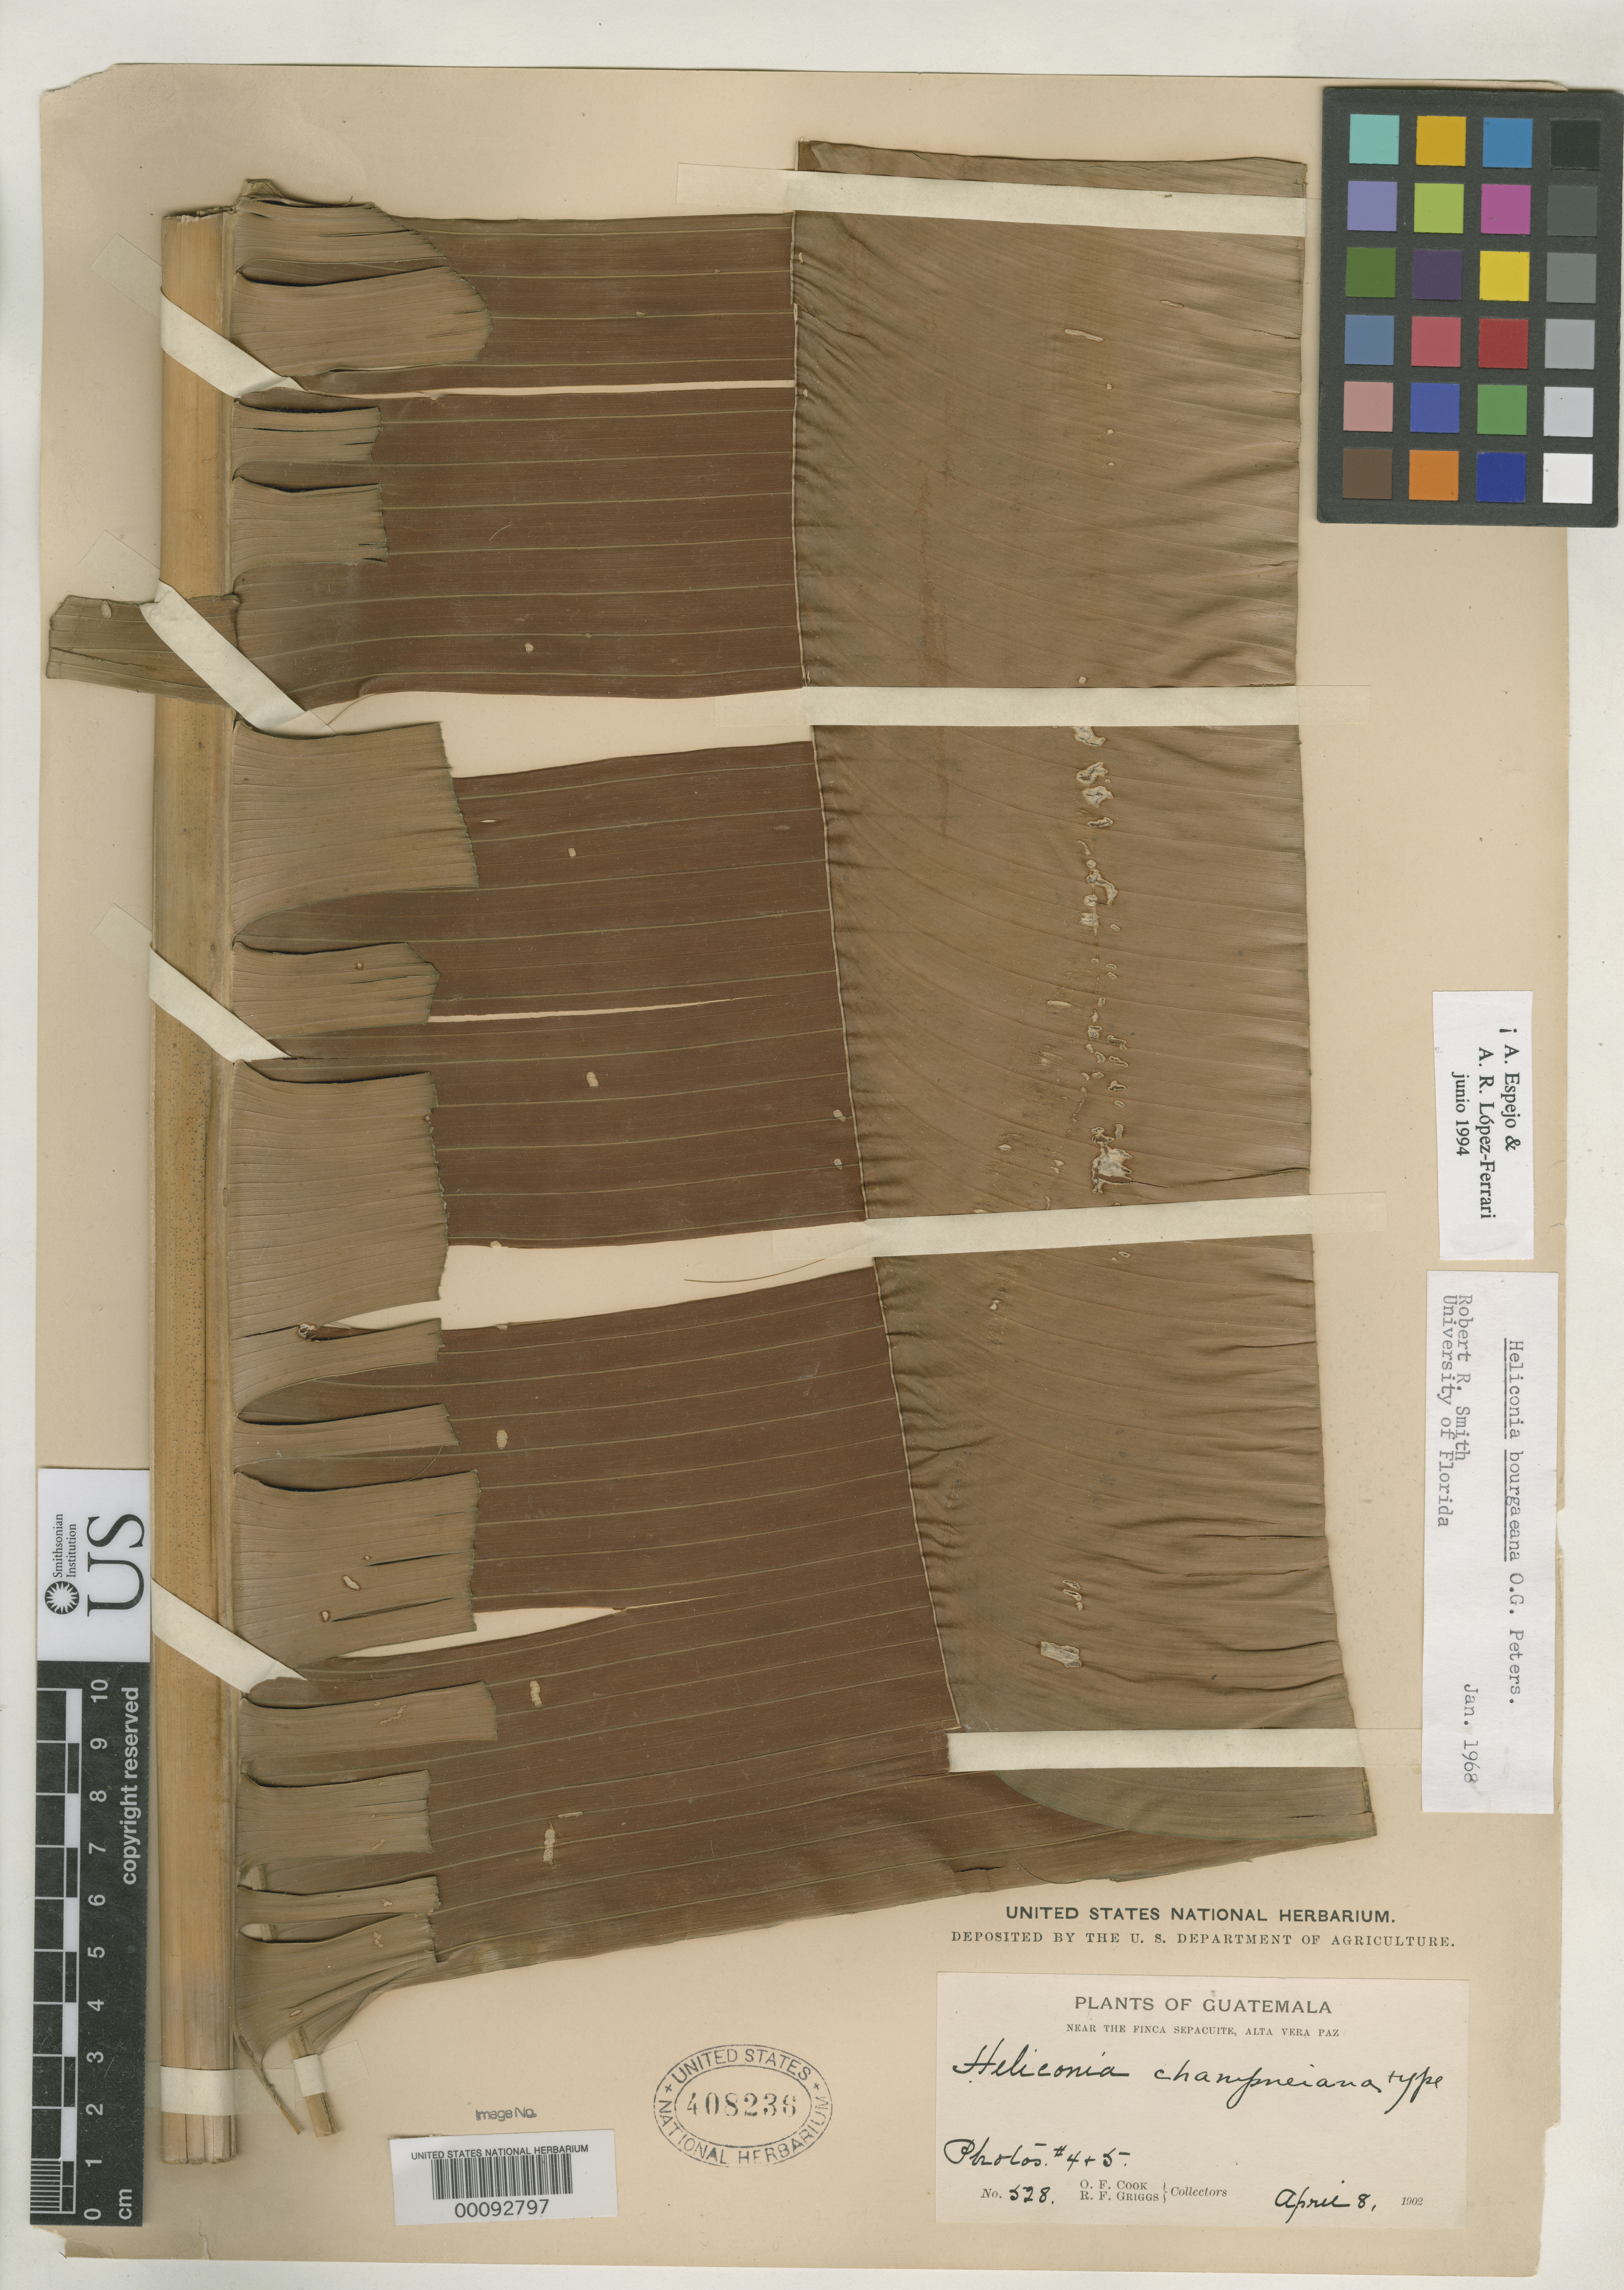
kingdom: Plantae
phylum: Tracheophyta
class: Liliopsida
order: Zingiberales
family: Heliconiaceae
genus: Heliconia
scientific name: Heliconia champneiana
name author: R.F. Griggs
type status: Type Collection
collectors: O. F. Cook & R. F. Griggs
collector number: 528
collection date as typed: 08 Apr 1902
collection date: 1902-04-08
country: Guatemala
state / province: Alta Verapaz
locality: East of Cahaban, Oxec River Valley.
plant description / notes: Types in this publicaction apparently deposited in U.S. National Herbarium. This sheet is 1 of 8 annotated as "type" (USNH 408231-408238), ambiguously a holotype mounted on multiple sheets, otherwise to be considered syntypes.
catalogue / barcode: US 408236